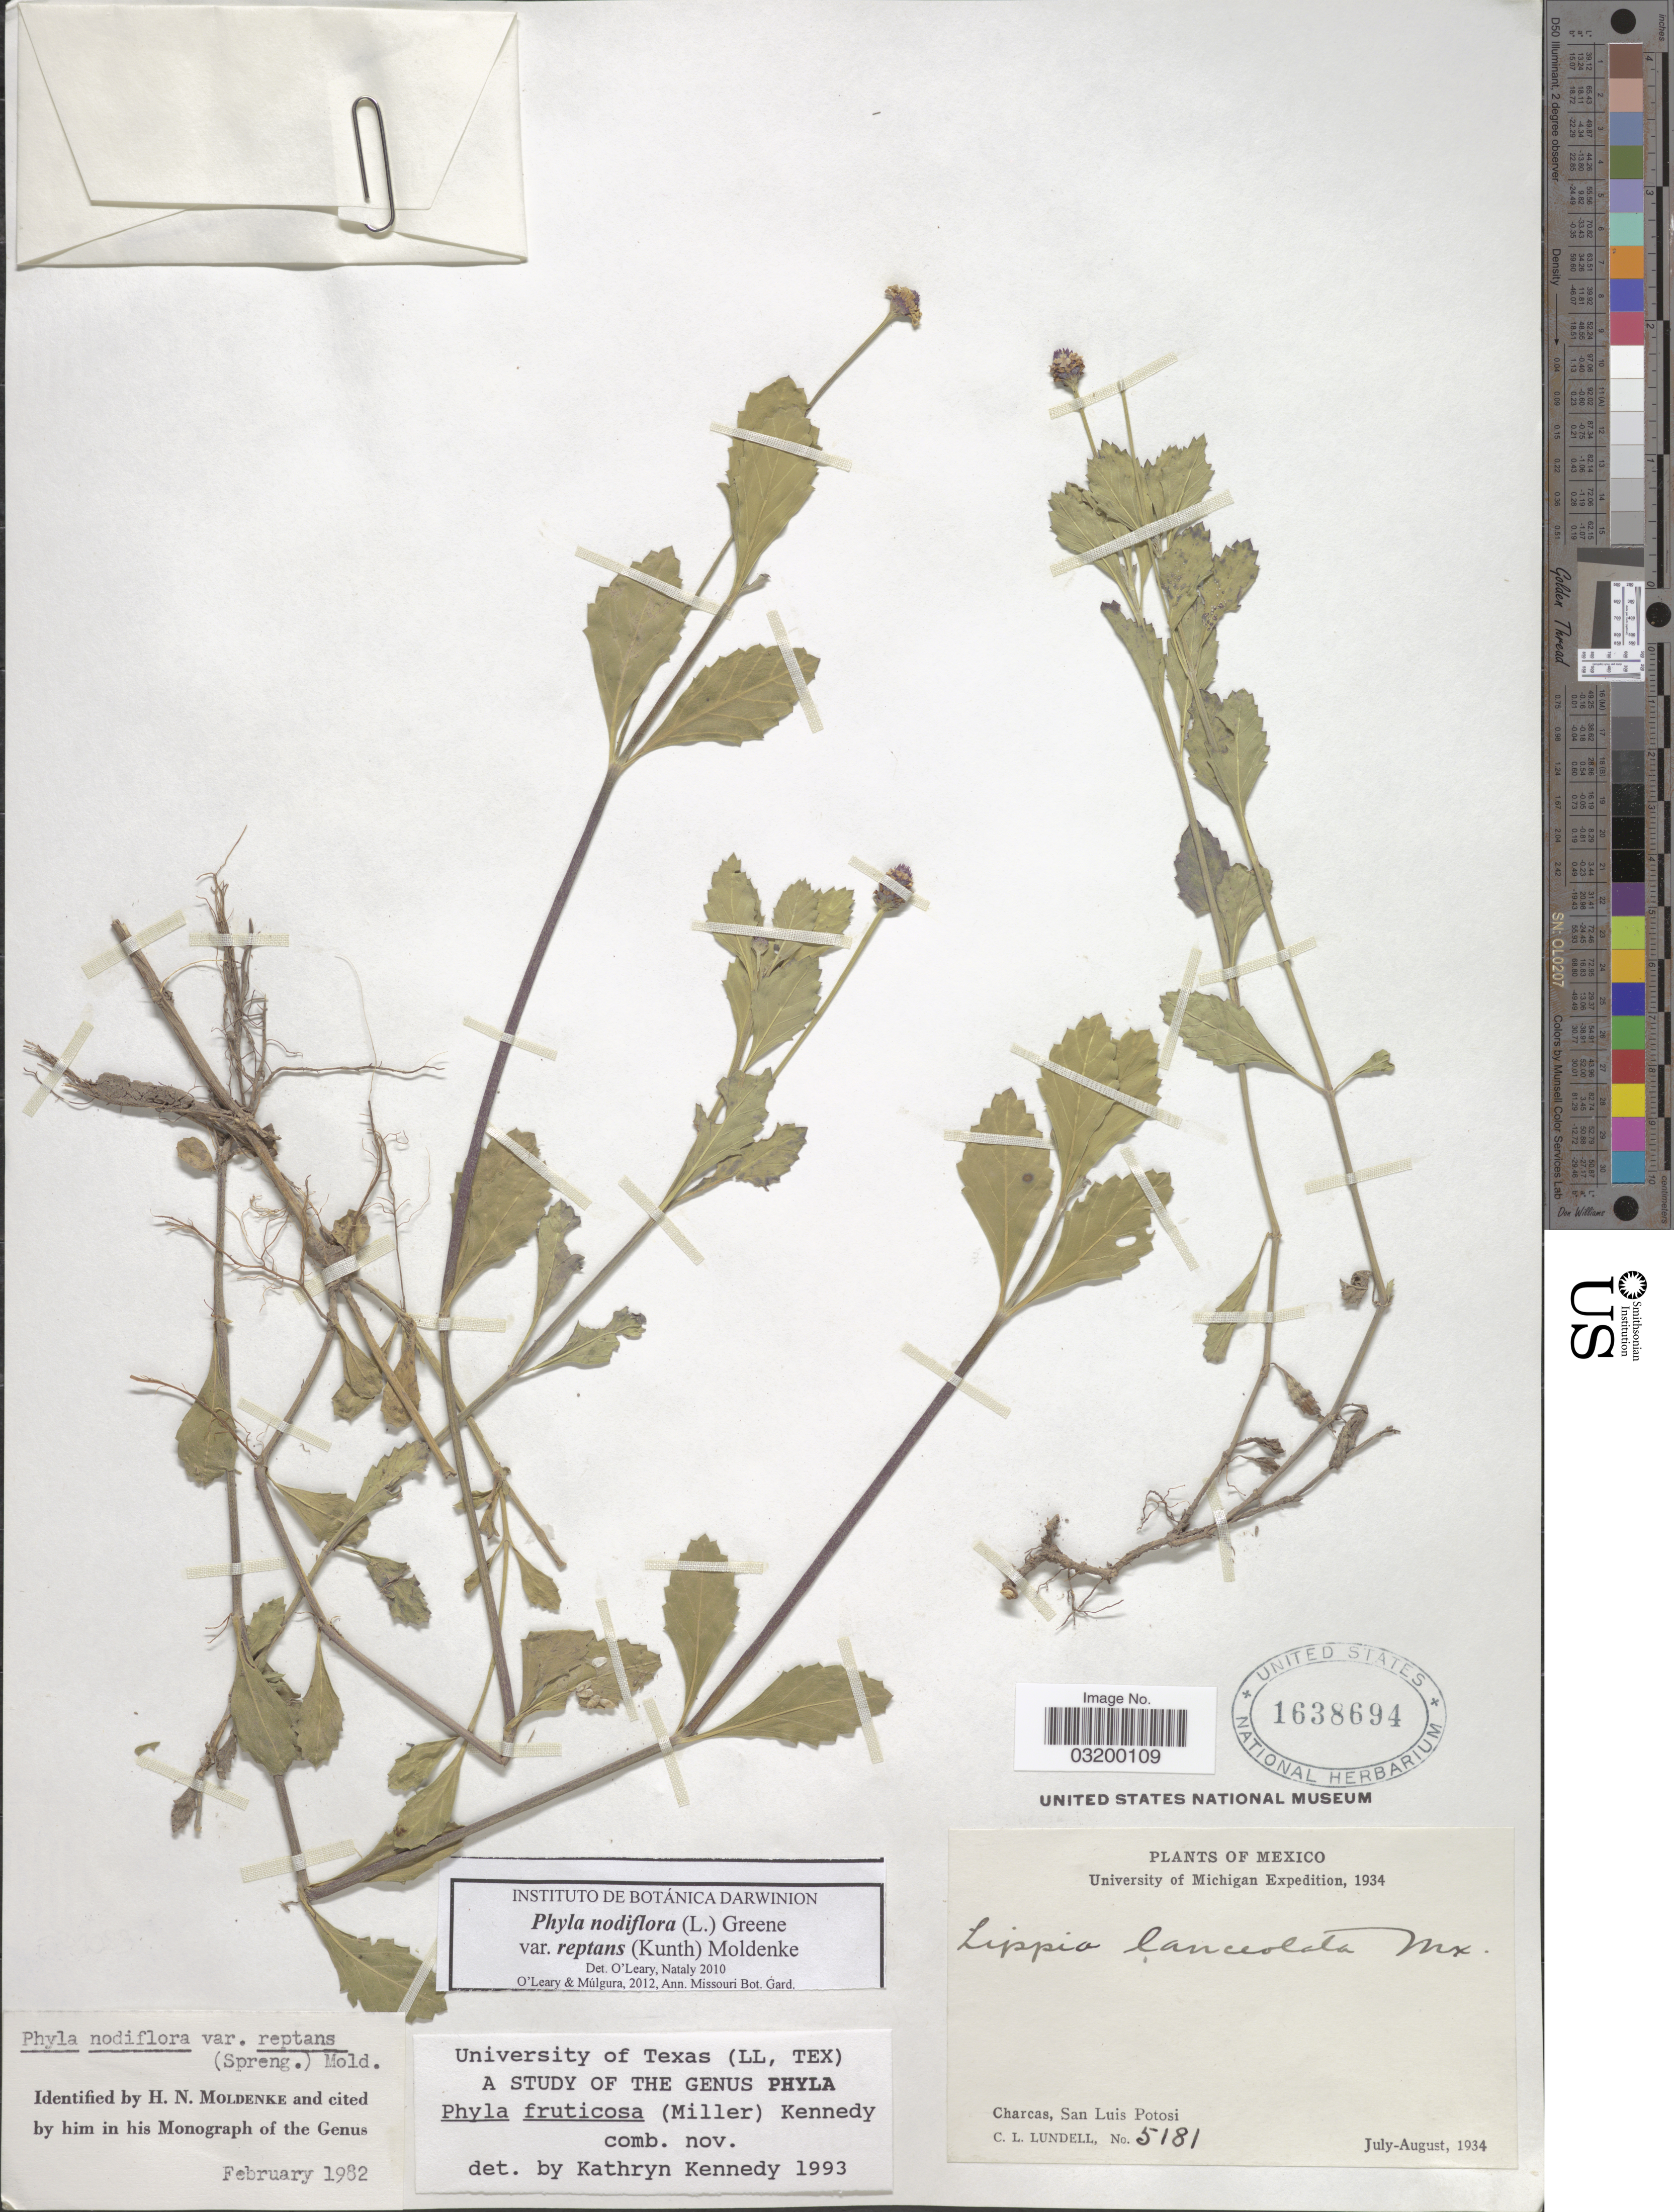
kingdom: Plantae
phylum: Tracheophyta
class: Magnoliopsida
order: Lamiales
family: Verbenaceae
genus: Phyla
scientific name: Phyla nodiflora var. reptans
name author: (Kunth) Moldenke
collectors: C. L. Lundell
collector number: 5181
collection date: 1934-07/1934-08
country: Mexico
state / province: San Luis Potosí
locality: Charcas.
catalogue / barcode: US 1638694